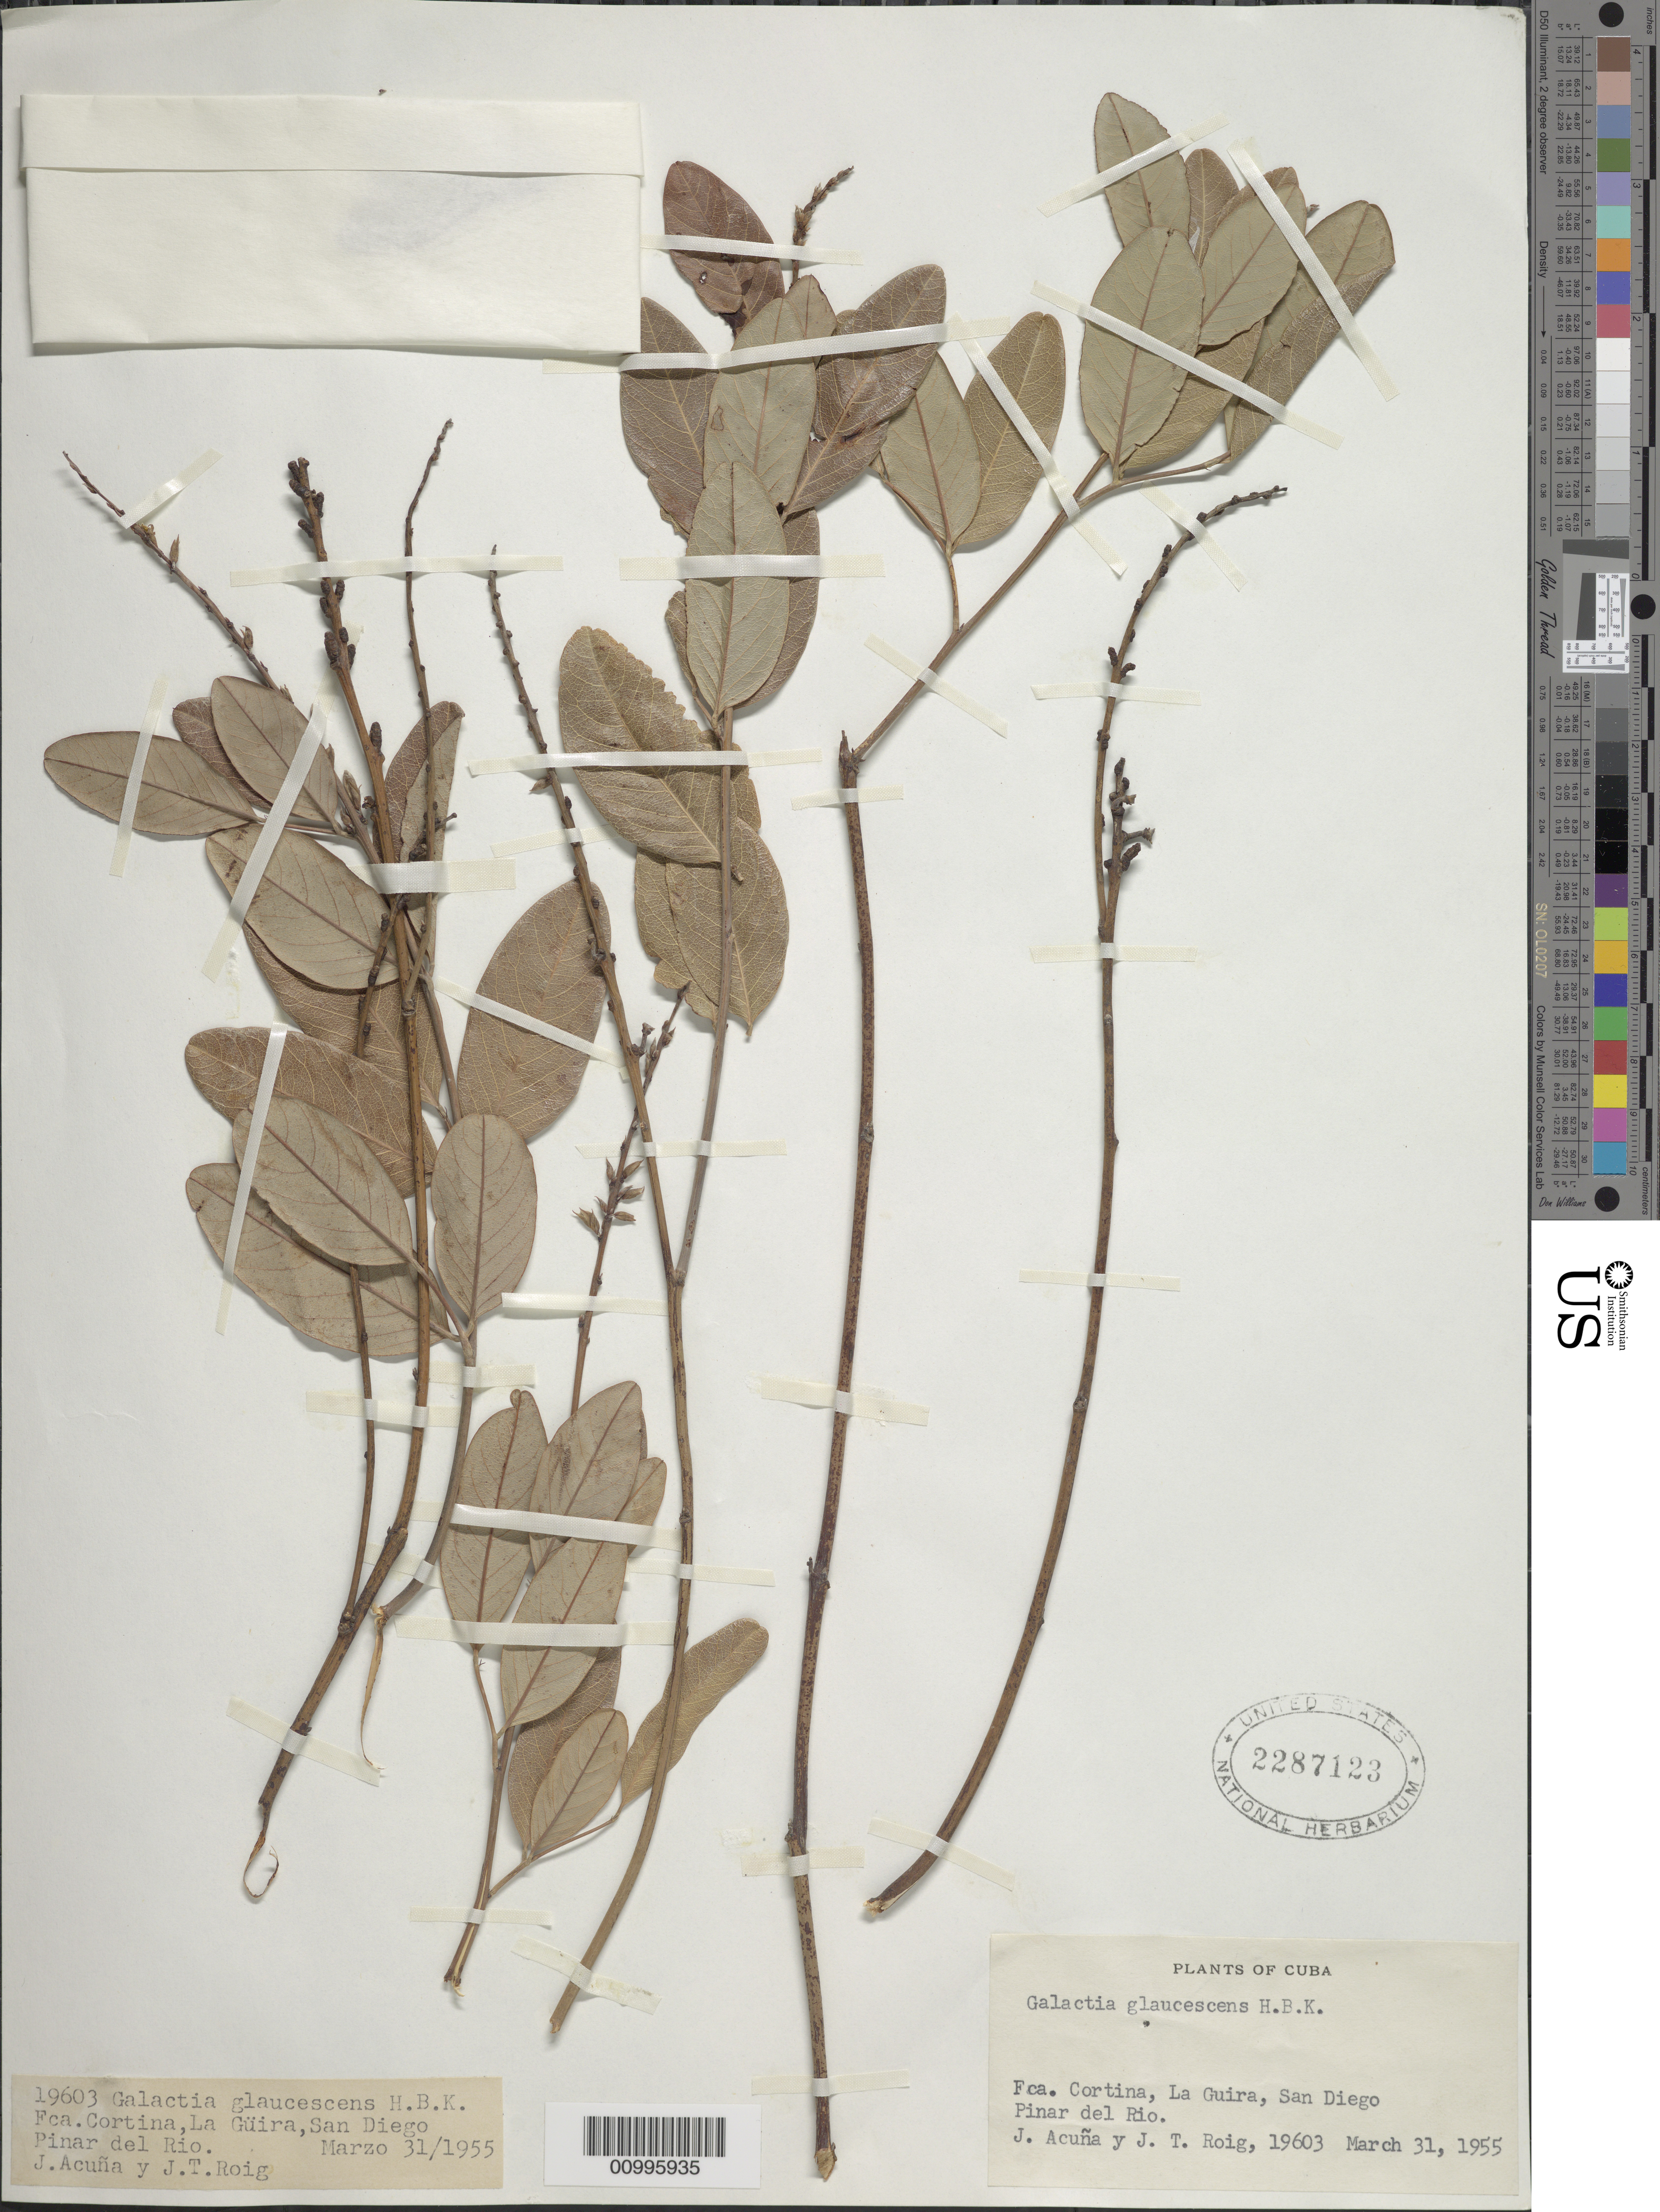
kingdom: Plantae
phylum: Tracheophyta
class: Magnoliopsida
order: Fabales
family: Fabaceae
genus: Galactia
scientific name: Galactia glaucescens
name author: Kunth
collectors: J. Acuña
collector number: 19603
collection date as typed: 31 Mar 1955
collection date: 1955-03-31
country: Cuba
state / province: Pinar del Rio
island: Cuba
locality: Fca Cortina, La Guira, San Diego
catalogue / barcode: US 2287123